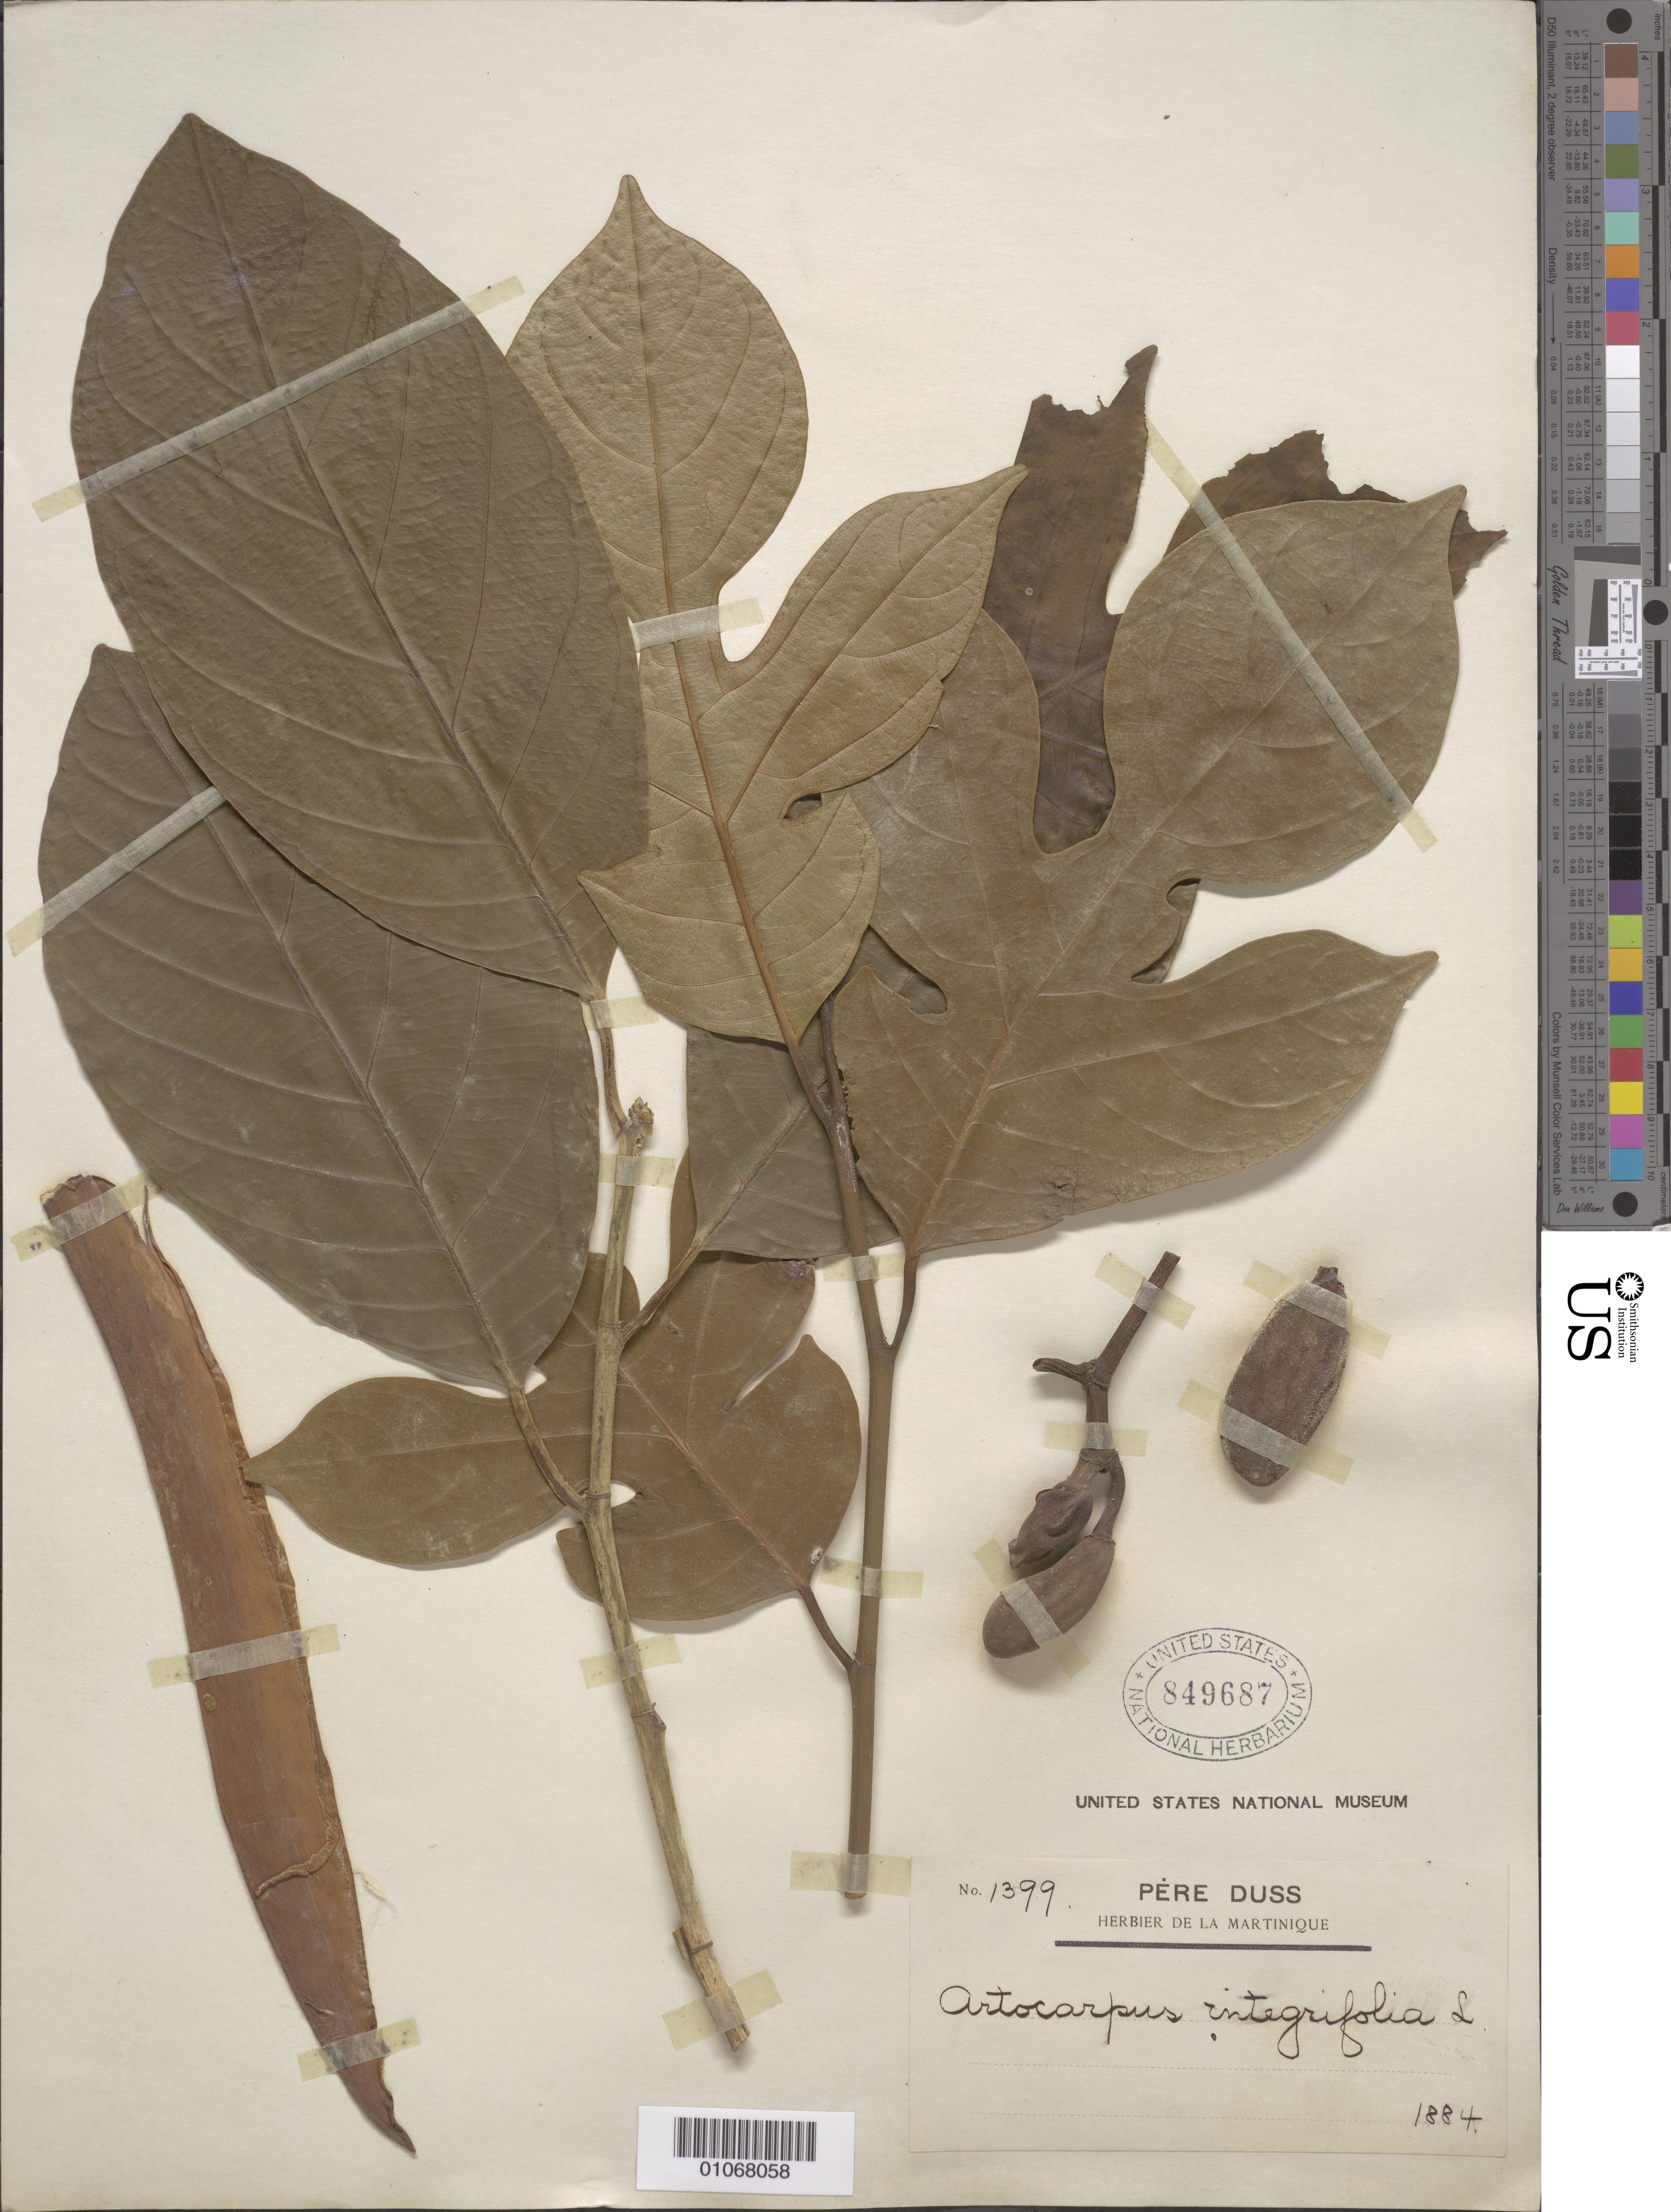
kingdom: Plantae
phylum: Tracheophyta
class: Magnoliopsida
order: Rosales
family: Moraceae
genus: Artocarpus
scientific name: Artocarpus heterophyllus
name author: Lam.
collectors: Père Duss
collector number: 1399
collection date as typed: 01 Jan 1884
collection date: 1884-01-01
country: Martinique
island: Martinique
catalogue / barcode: US 849687